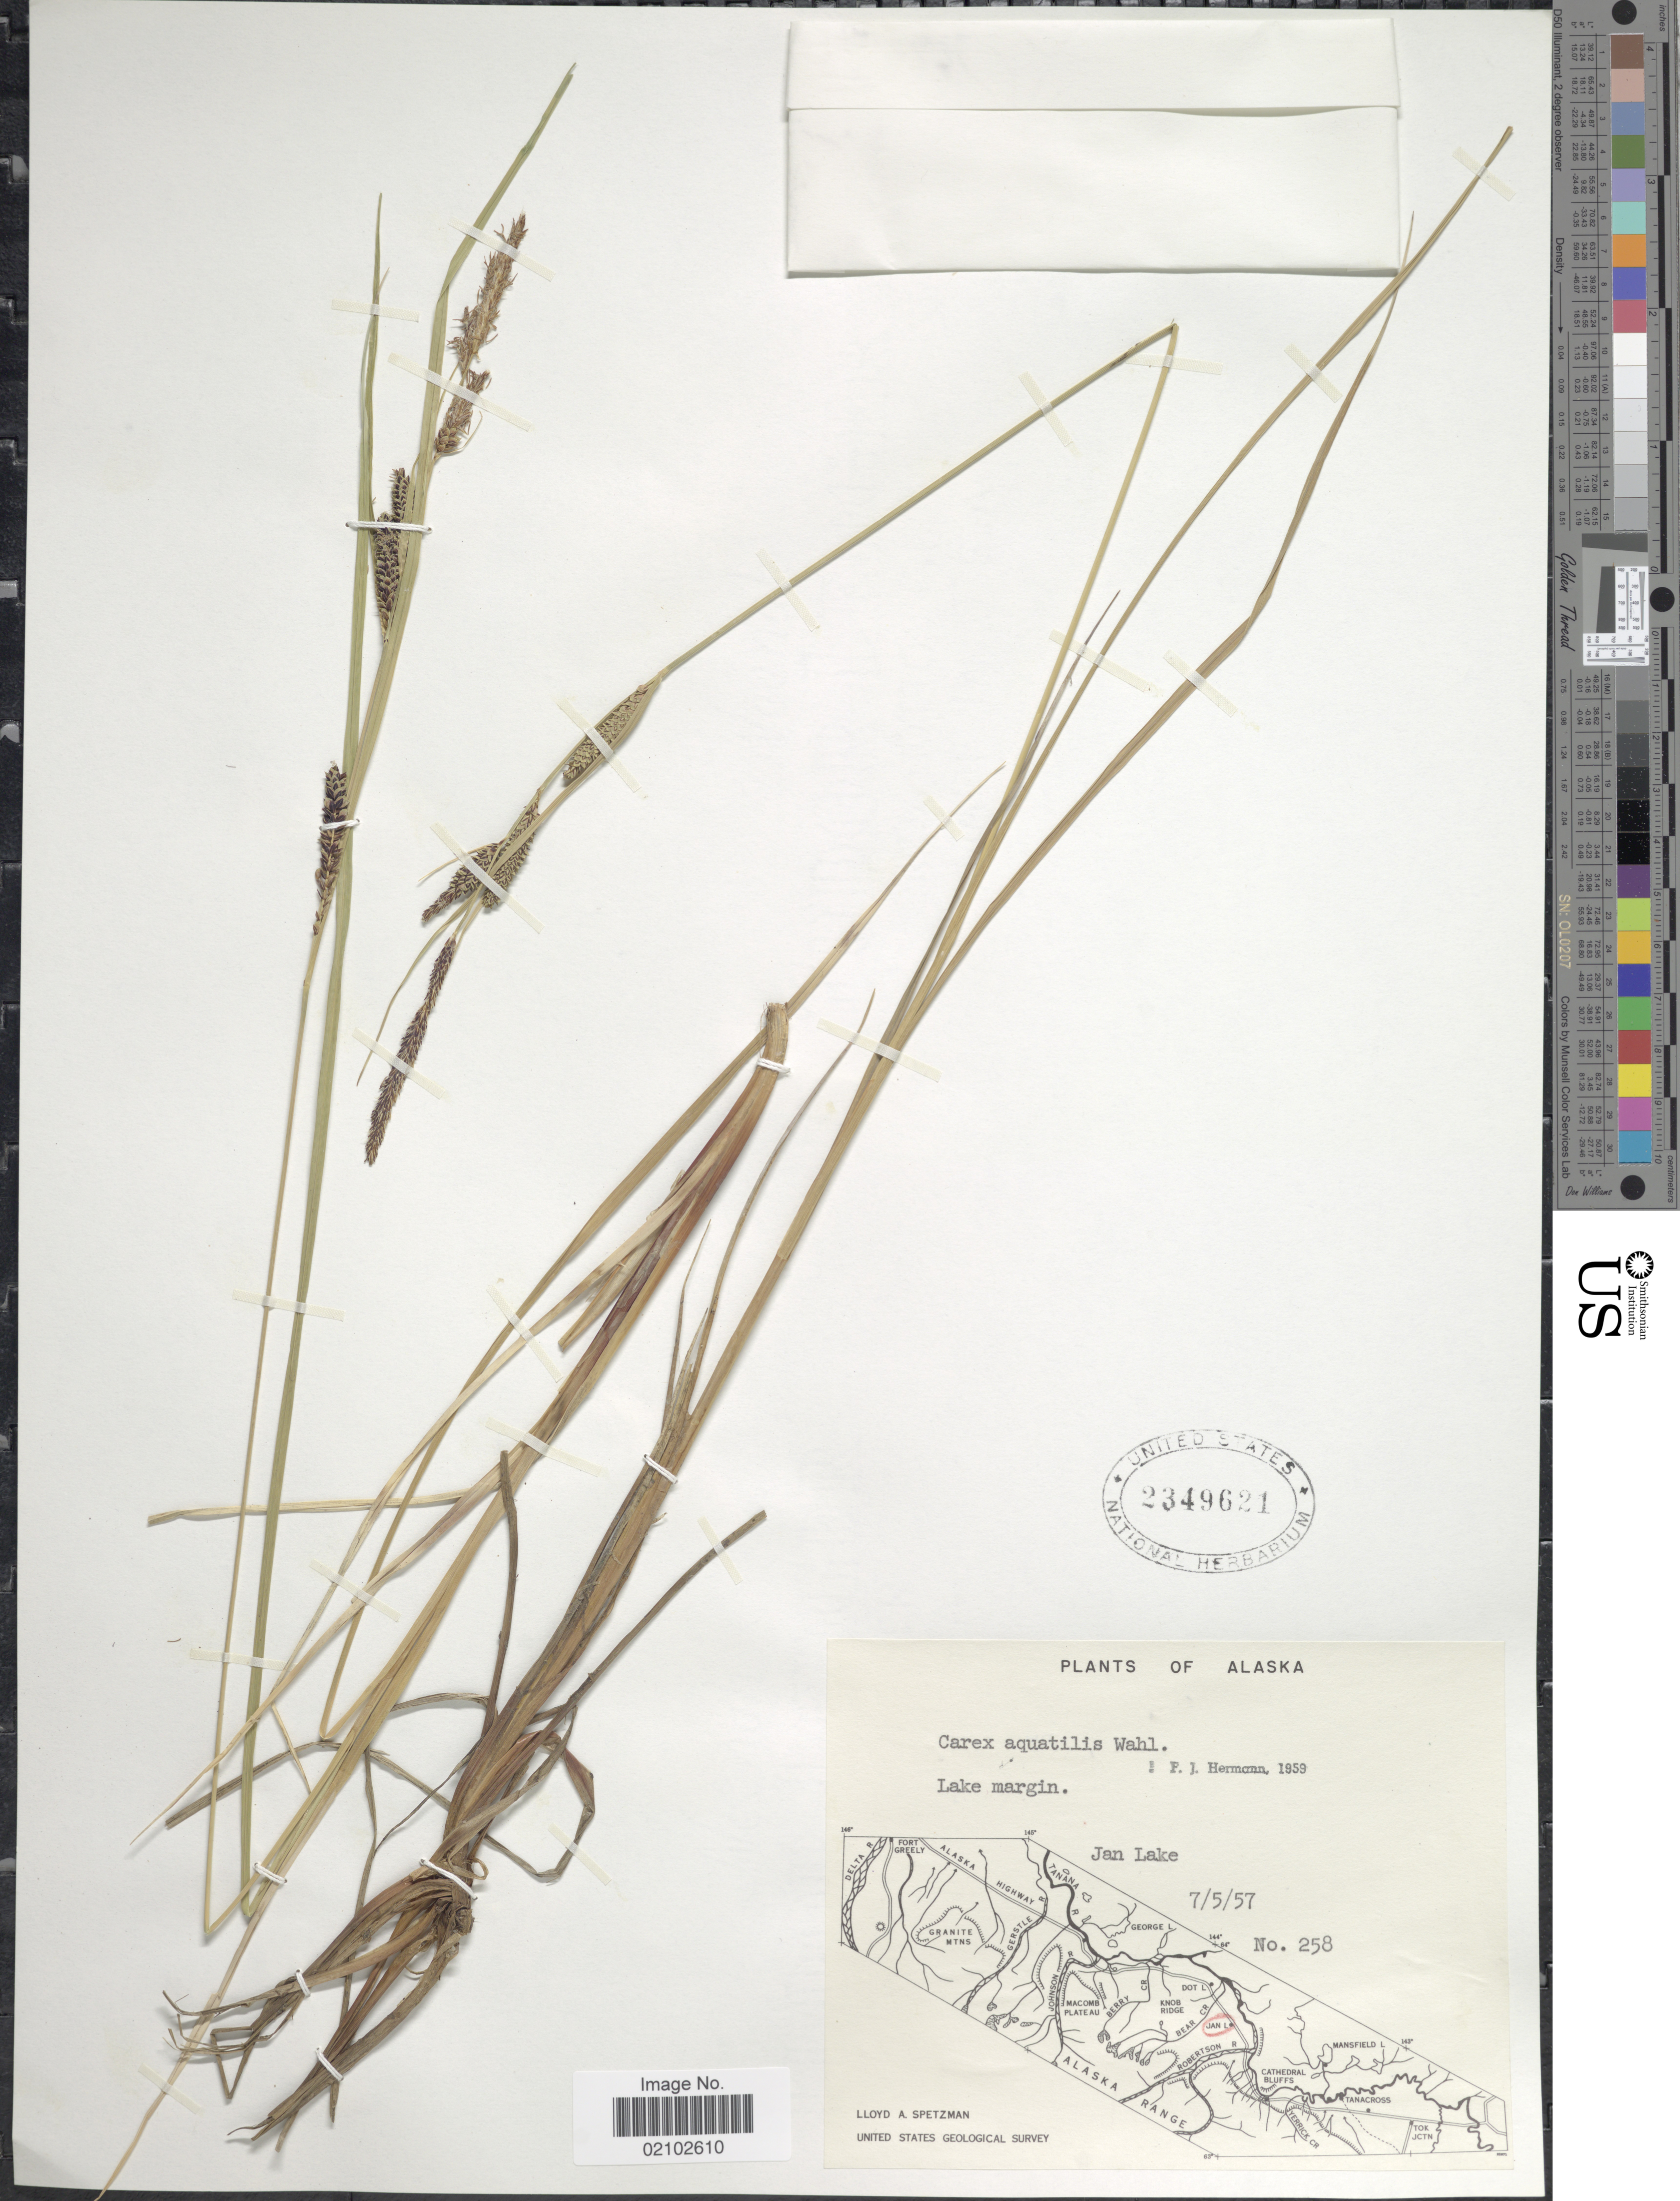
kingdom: Plantae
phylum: Tracheophyta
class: Liliopsida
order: Poales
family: Cyperaceae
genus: Carex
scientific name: Carex aquatilis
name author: Wahlenb.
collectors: L. Spetzman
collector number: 258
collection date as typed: Transcribed d/m/y: 5/7/57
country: United States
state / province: Alaska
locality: Lake Margin, Jan Lake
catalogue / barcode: US 2349621